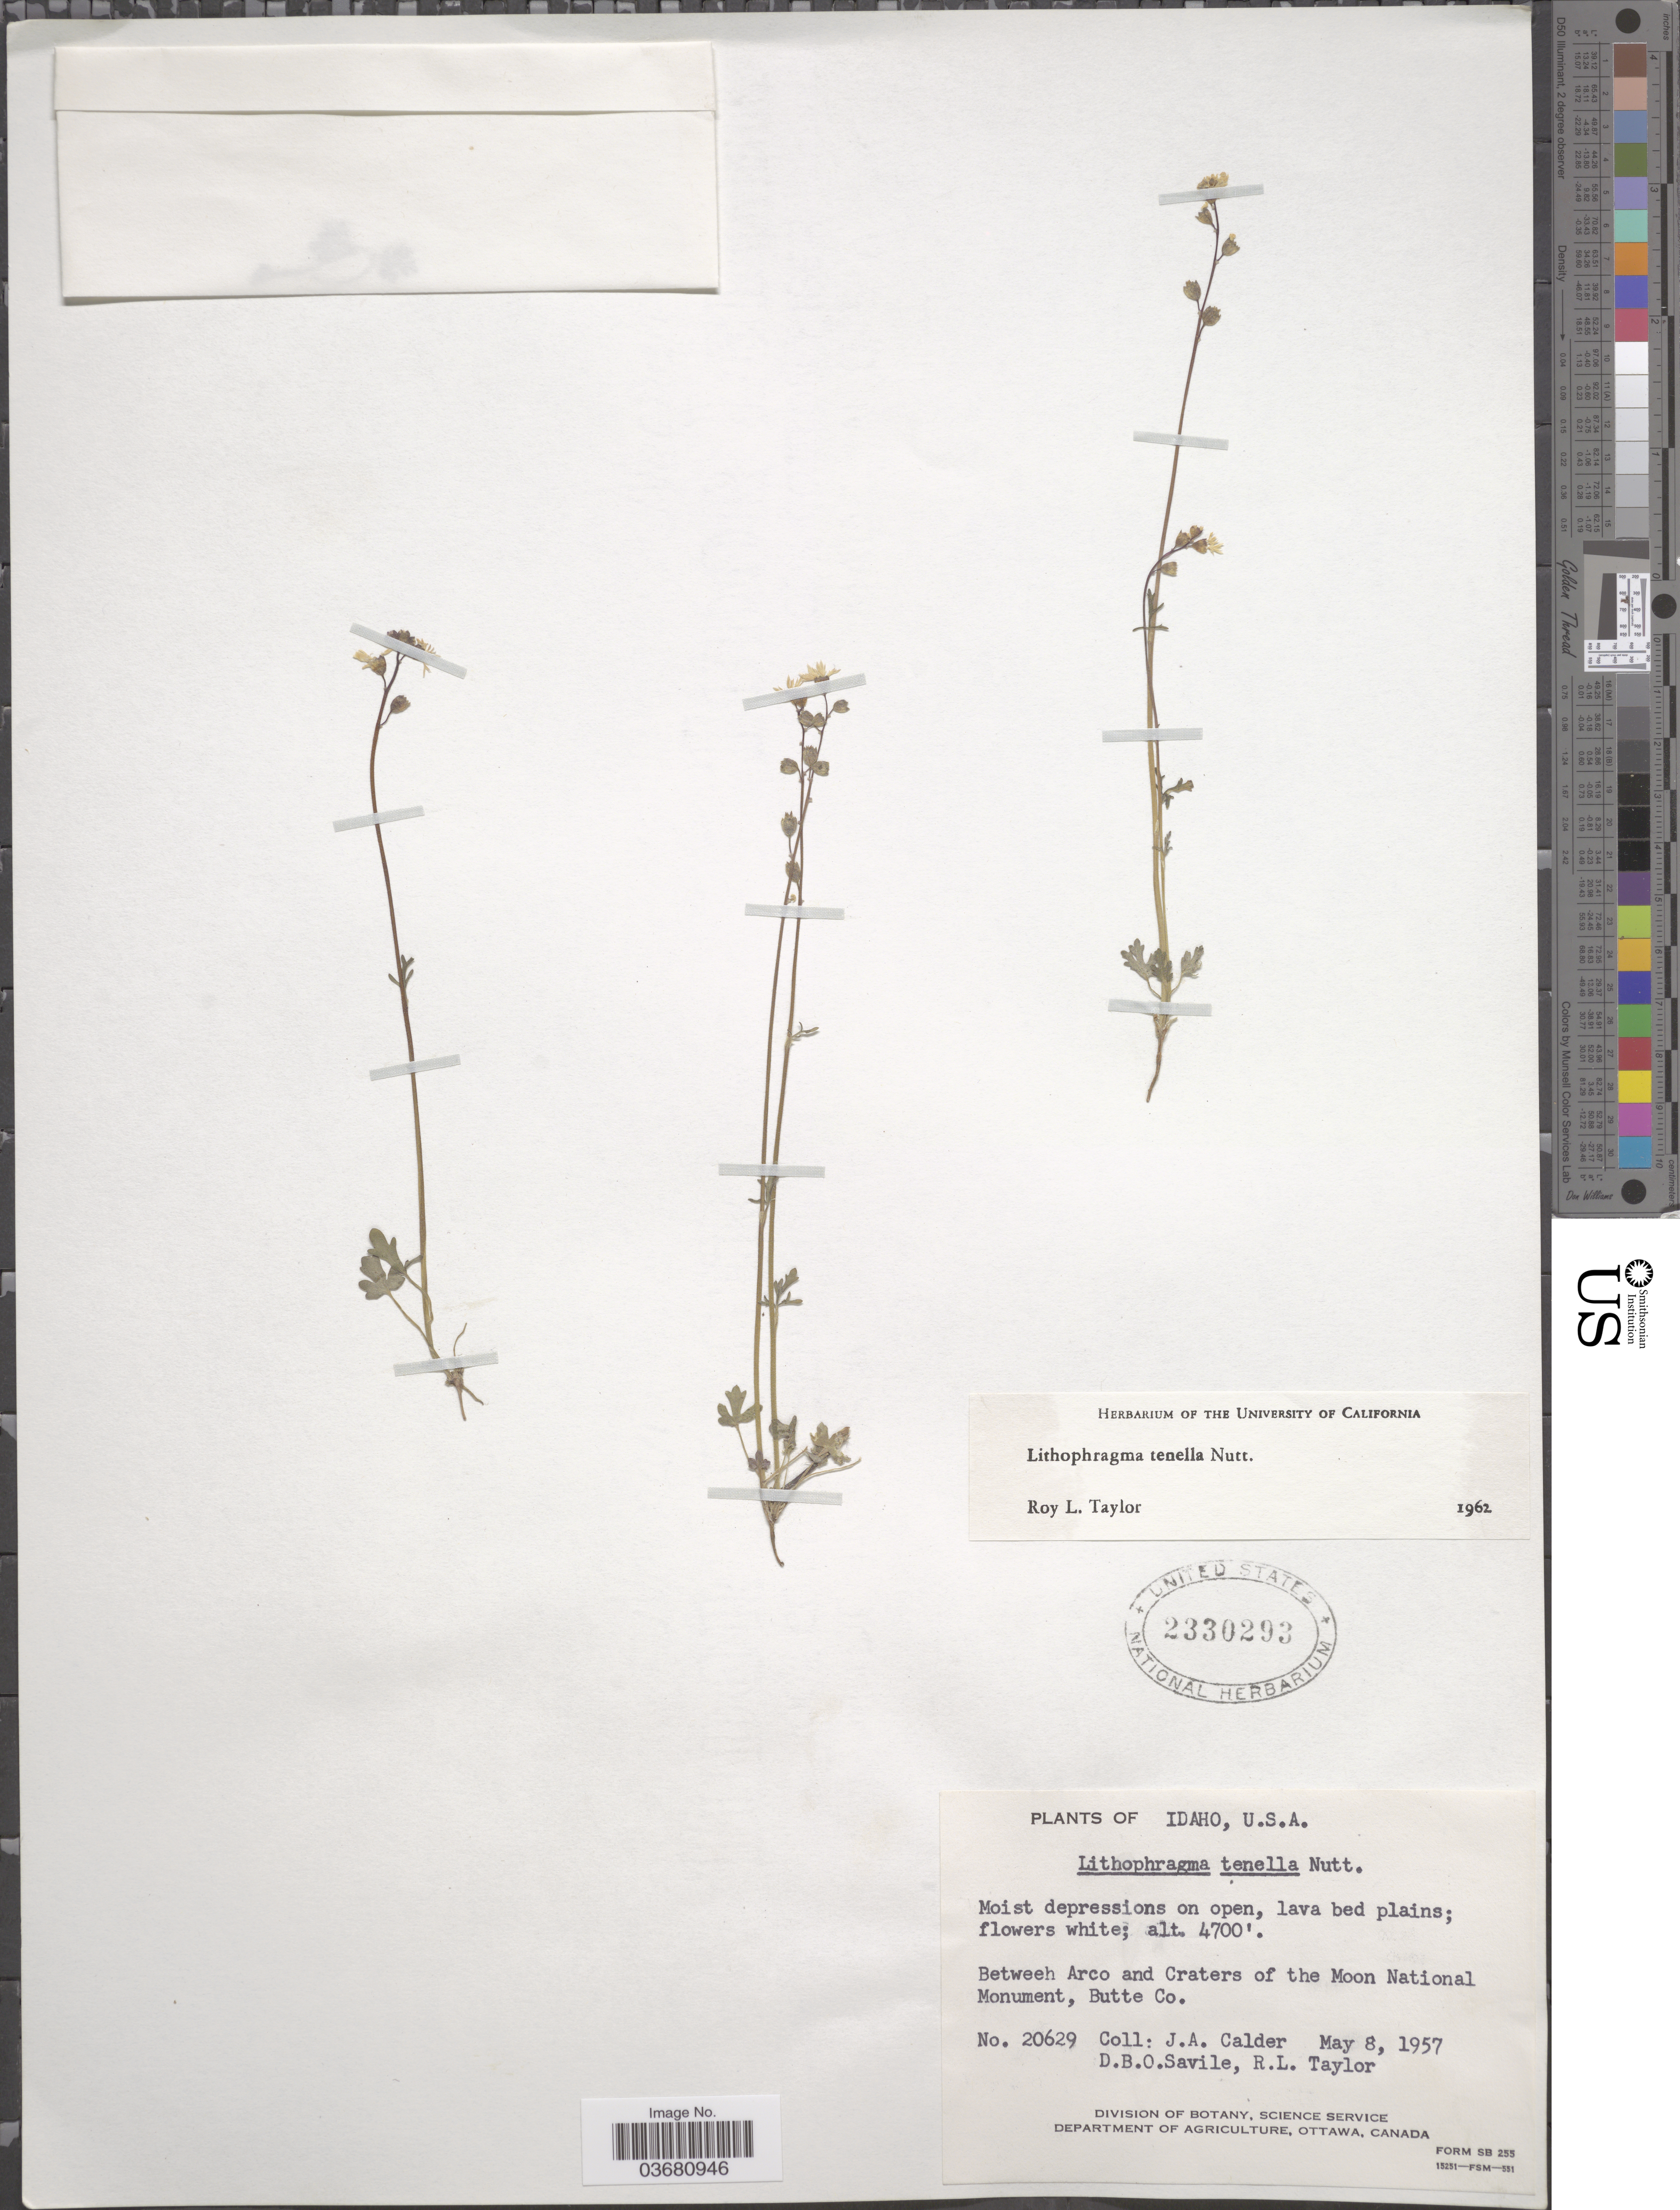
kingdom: Plantae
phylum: Tracheophyta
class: Magnoliopsida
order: Saxifragales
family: Saxifragaceae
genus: Lithophragma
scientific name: Lithophragma tenellum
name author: Nutt.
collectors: J. A. Calder, D. Savile & R. Taylor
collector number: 20629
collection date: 1957-05-08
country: United States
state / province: Idaho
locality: Between Arco and Craters of the Moon National Monument, Butte Co.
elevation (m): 1433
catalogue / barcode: US 2330293